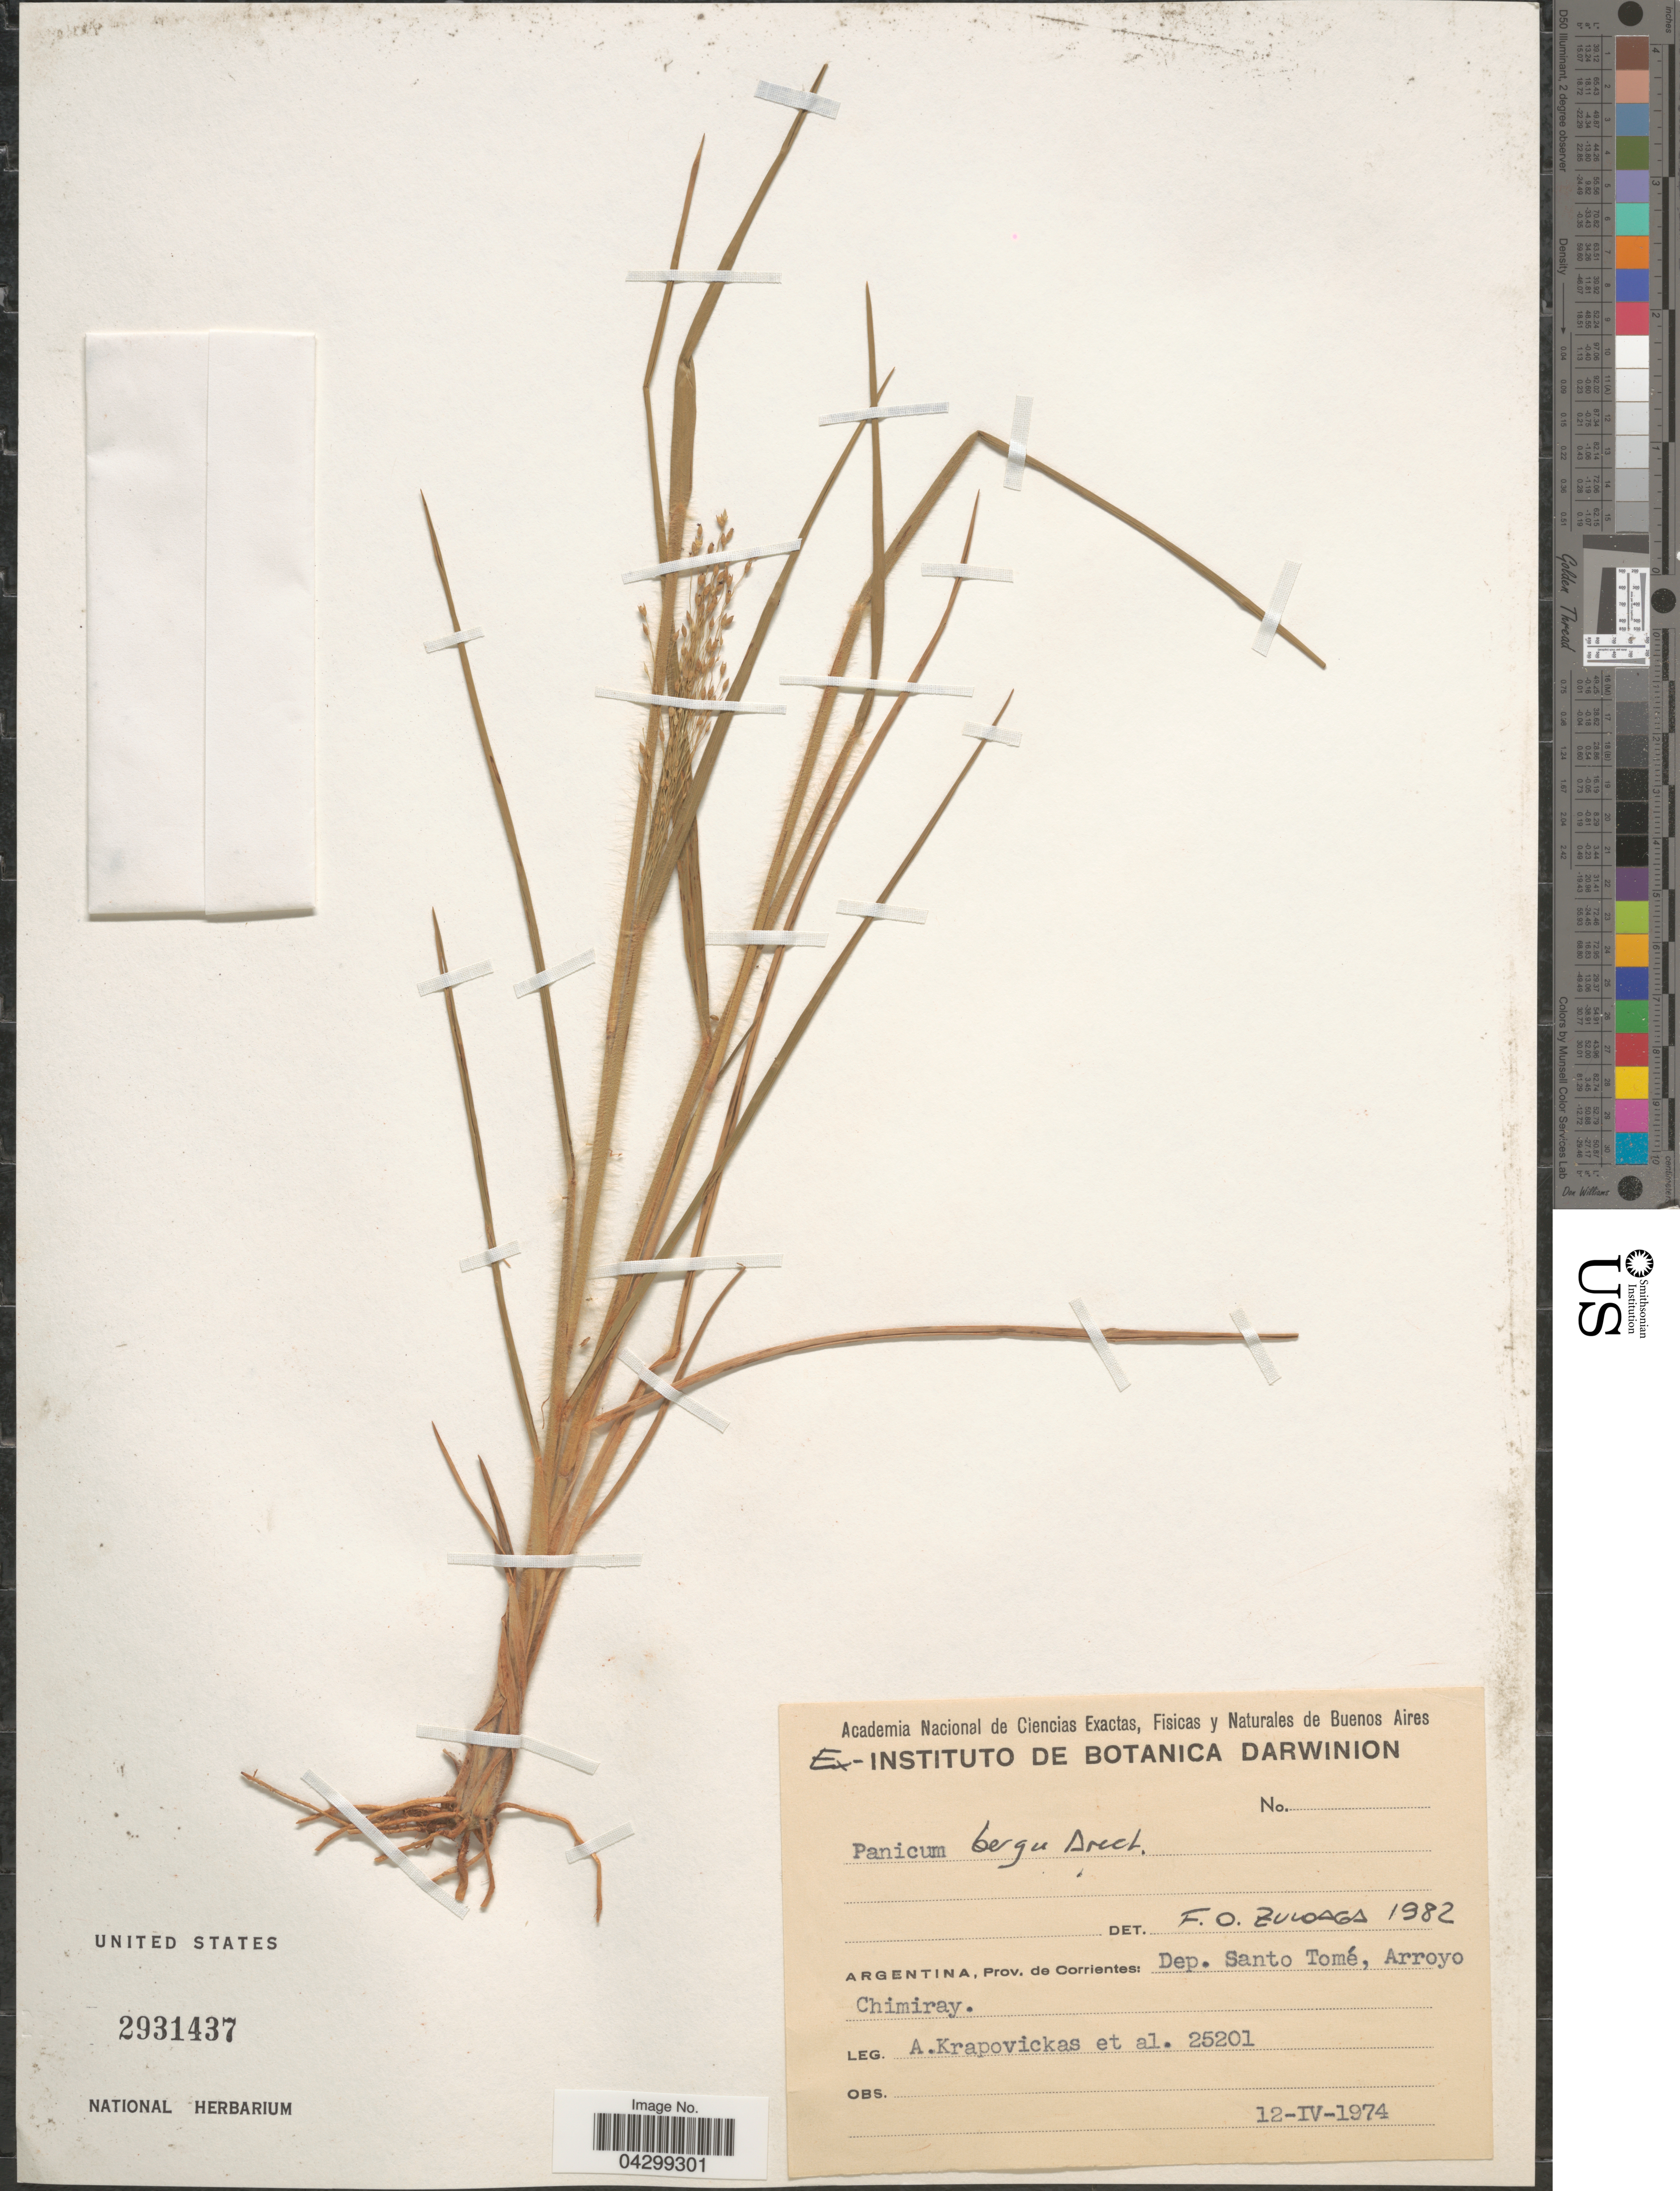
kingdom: Plantae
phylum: Tracheophyta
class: Liliopsida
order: Poales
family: Poaceae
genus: Panicum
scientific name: Panicum bergii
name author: Arechav.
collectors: A. Krapovickas & et al.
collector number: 25201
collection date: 1974-04-12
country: Argentina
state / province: Corrientes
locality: Dep. Santo Tomé, Arroyo Chimiray.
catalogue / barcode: US 2931437